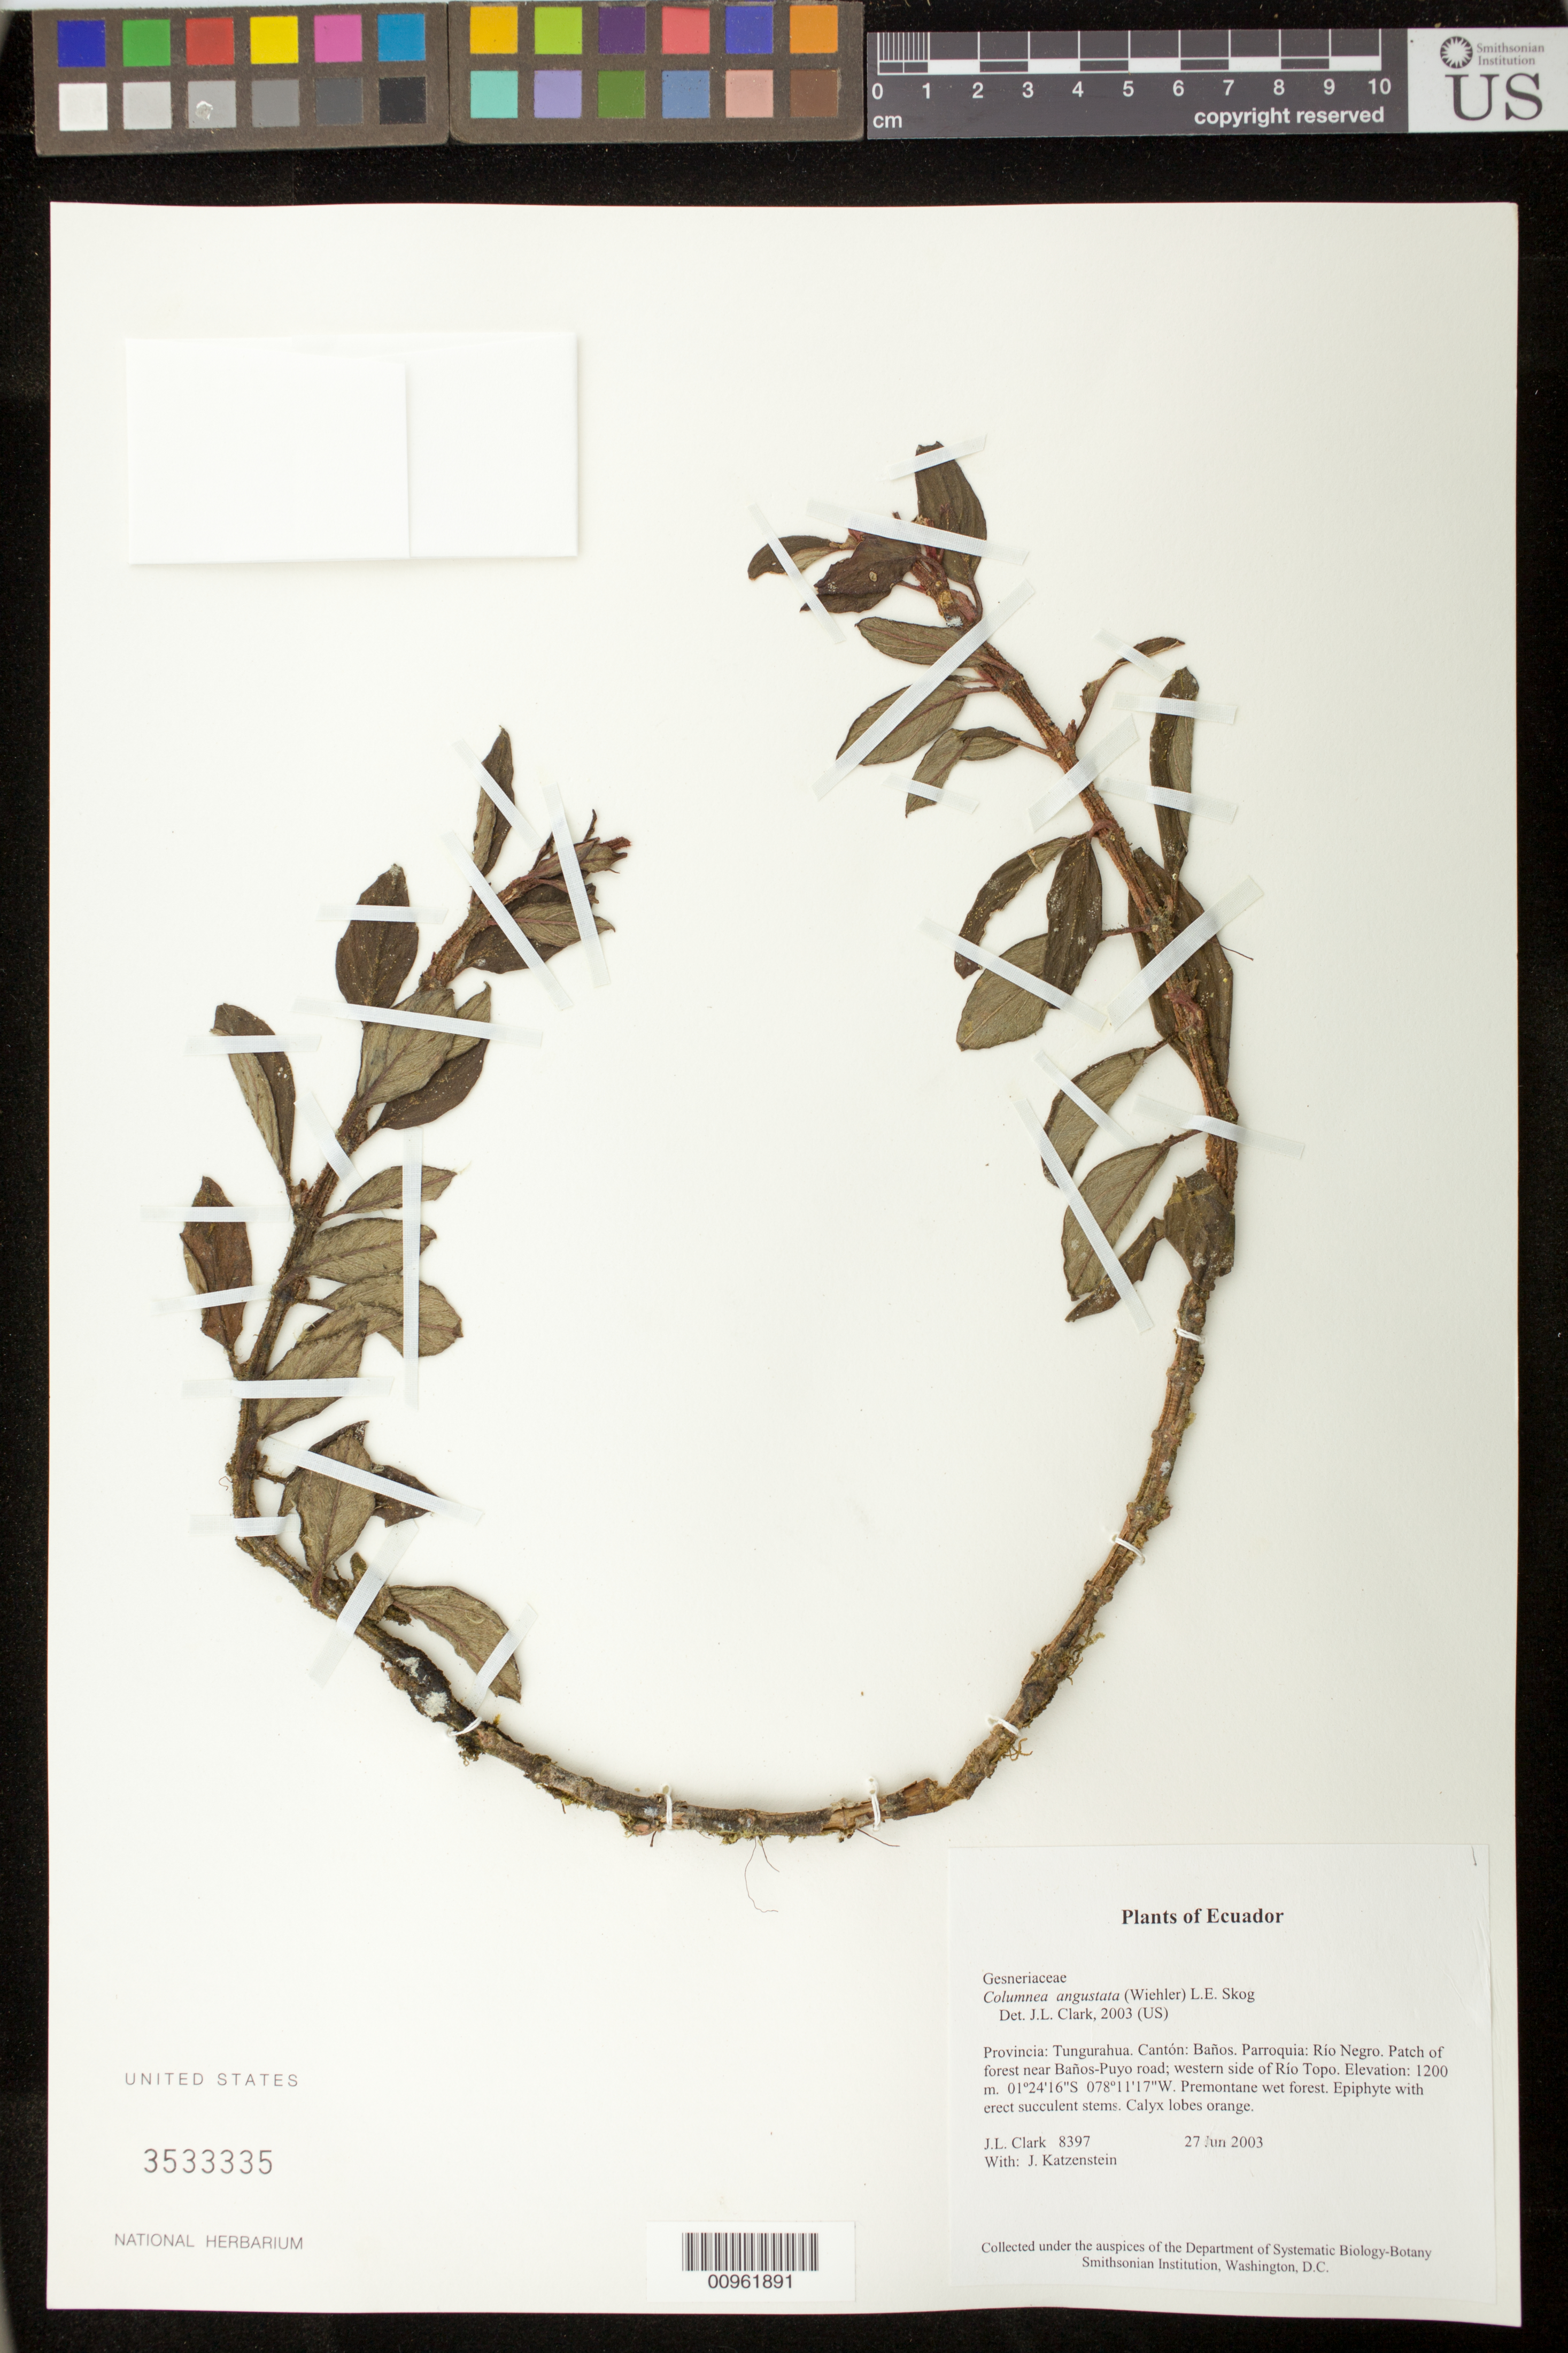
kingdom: Plantae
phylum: Tracheophyta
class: Magnoliopsida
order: Lamiales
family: Gesneriaceae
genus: Columnea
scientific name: Columnea angustata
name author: (Wiehler) L.E. Skog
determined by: Clark, J. L., (SEL), The Marie Selby Botanical Garden (UNITED STATES)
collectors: J. L. Clark & J. Katzenstein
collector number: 8397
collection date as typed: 27 Jun 2003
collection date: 2003-06-27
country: Ecuador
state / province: Tungurahua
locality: Baños. Parroquia: Río Negro. Patch of forest near Baños-Puyo road; western side of Río Topo.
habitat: Premontane wet forest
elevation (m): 1200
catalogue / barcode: US 3533335